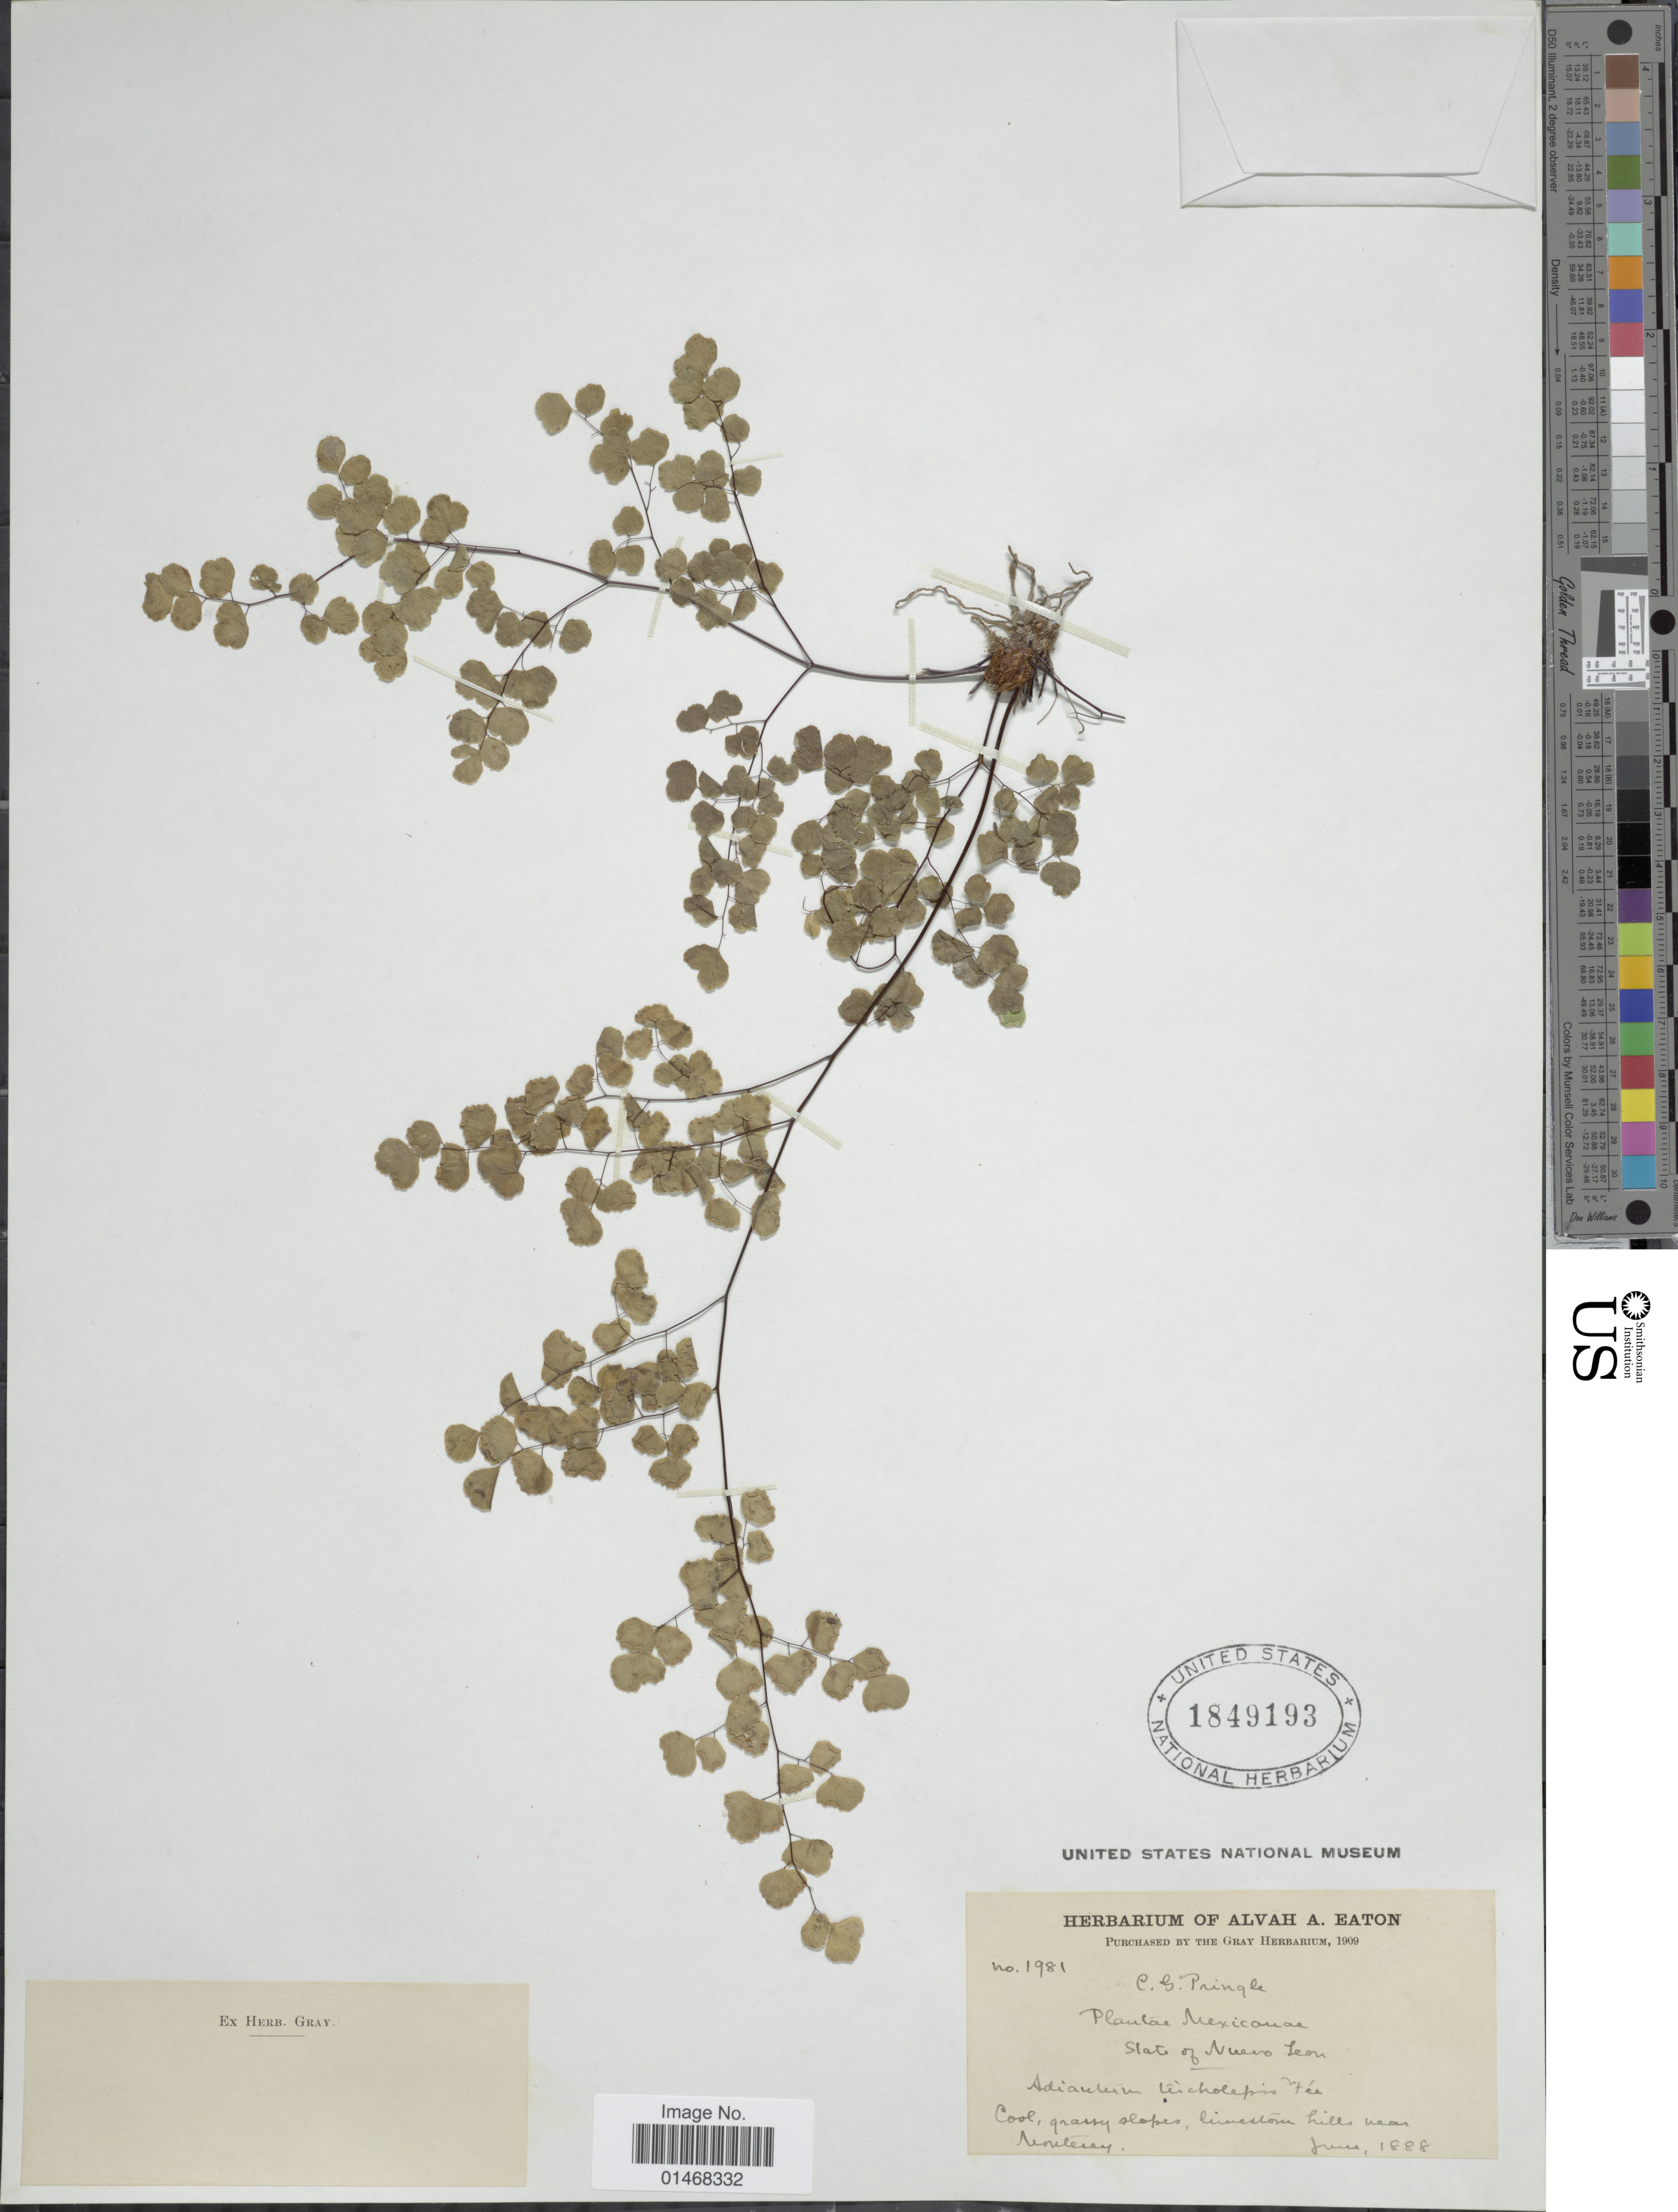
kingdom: Plantae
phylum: Tracheophyta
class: Polypodiopsida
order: Polypodiales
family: Pteridaceae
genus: Adiantum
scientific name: Adiantum tricholepis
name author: Fée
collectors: C. G. Pringle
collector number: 1981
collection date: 1888-06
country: Mexico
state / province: Nuevo León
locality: Cool, grassy slopes, liestone hills near Monterrey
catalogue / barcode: US 1849193